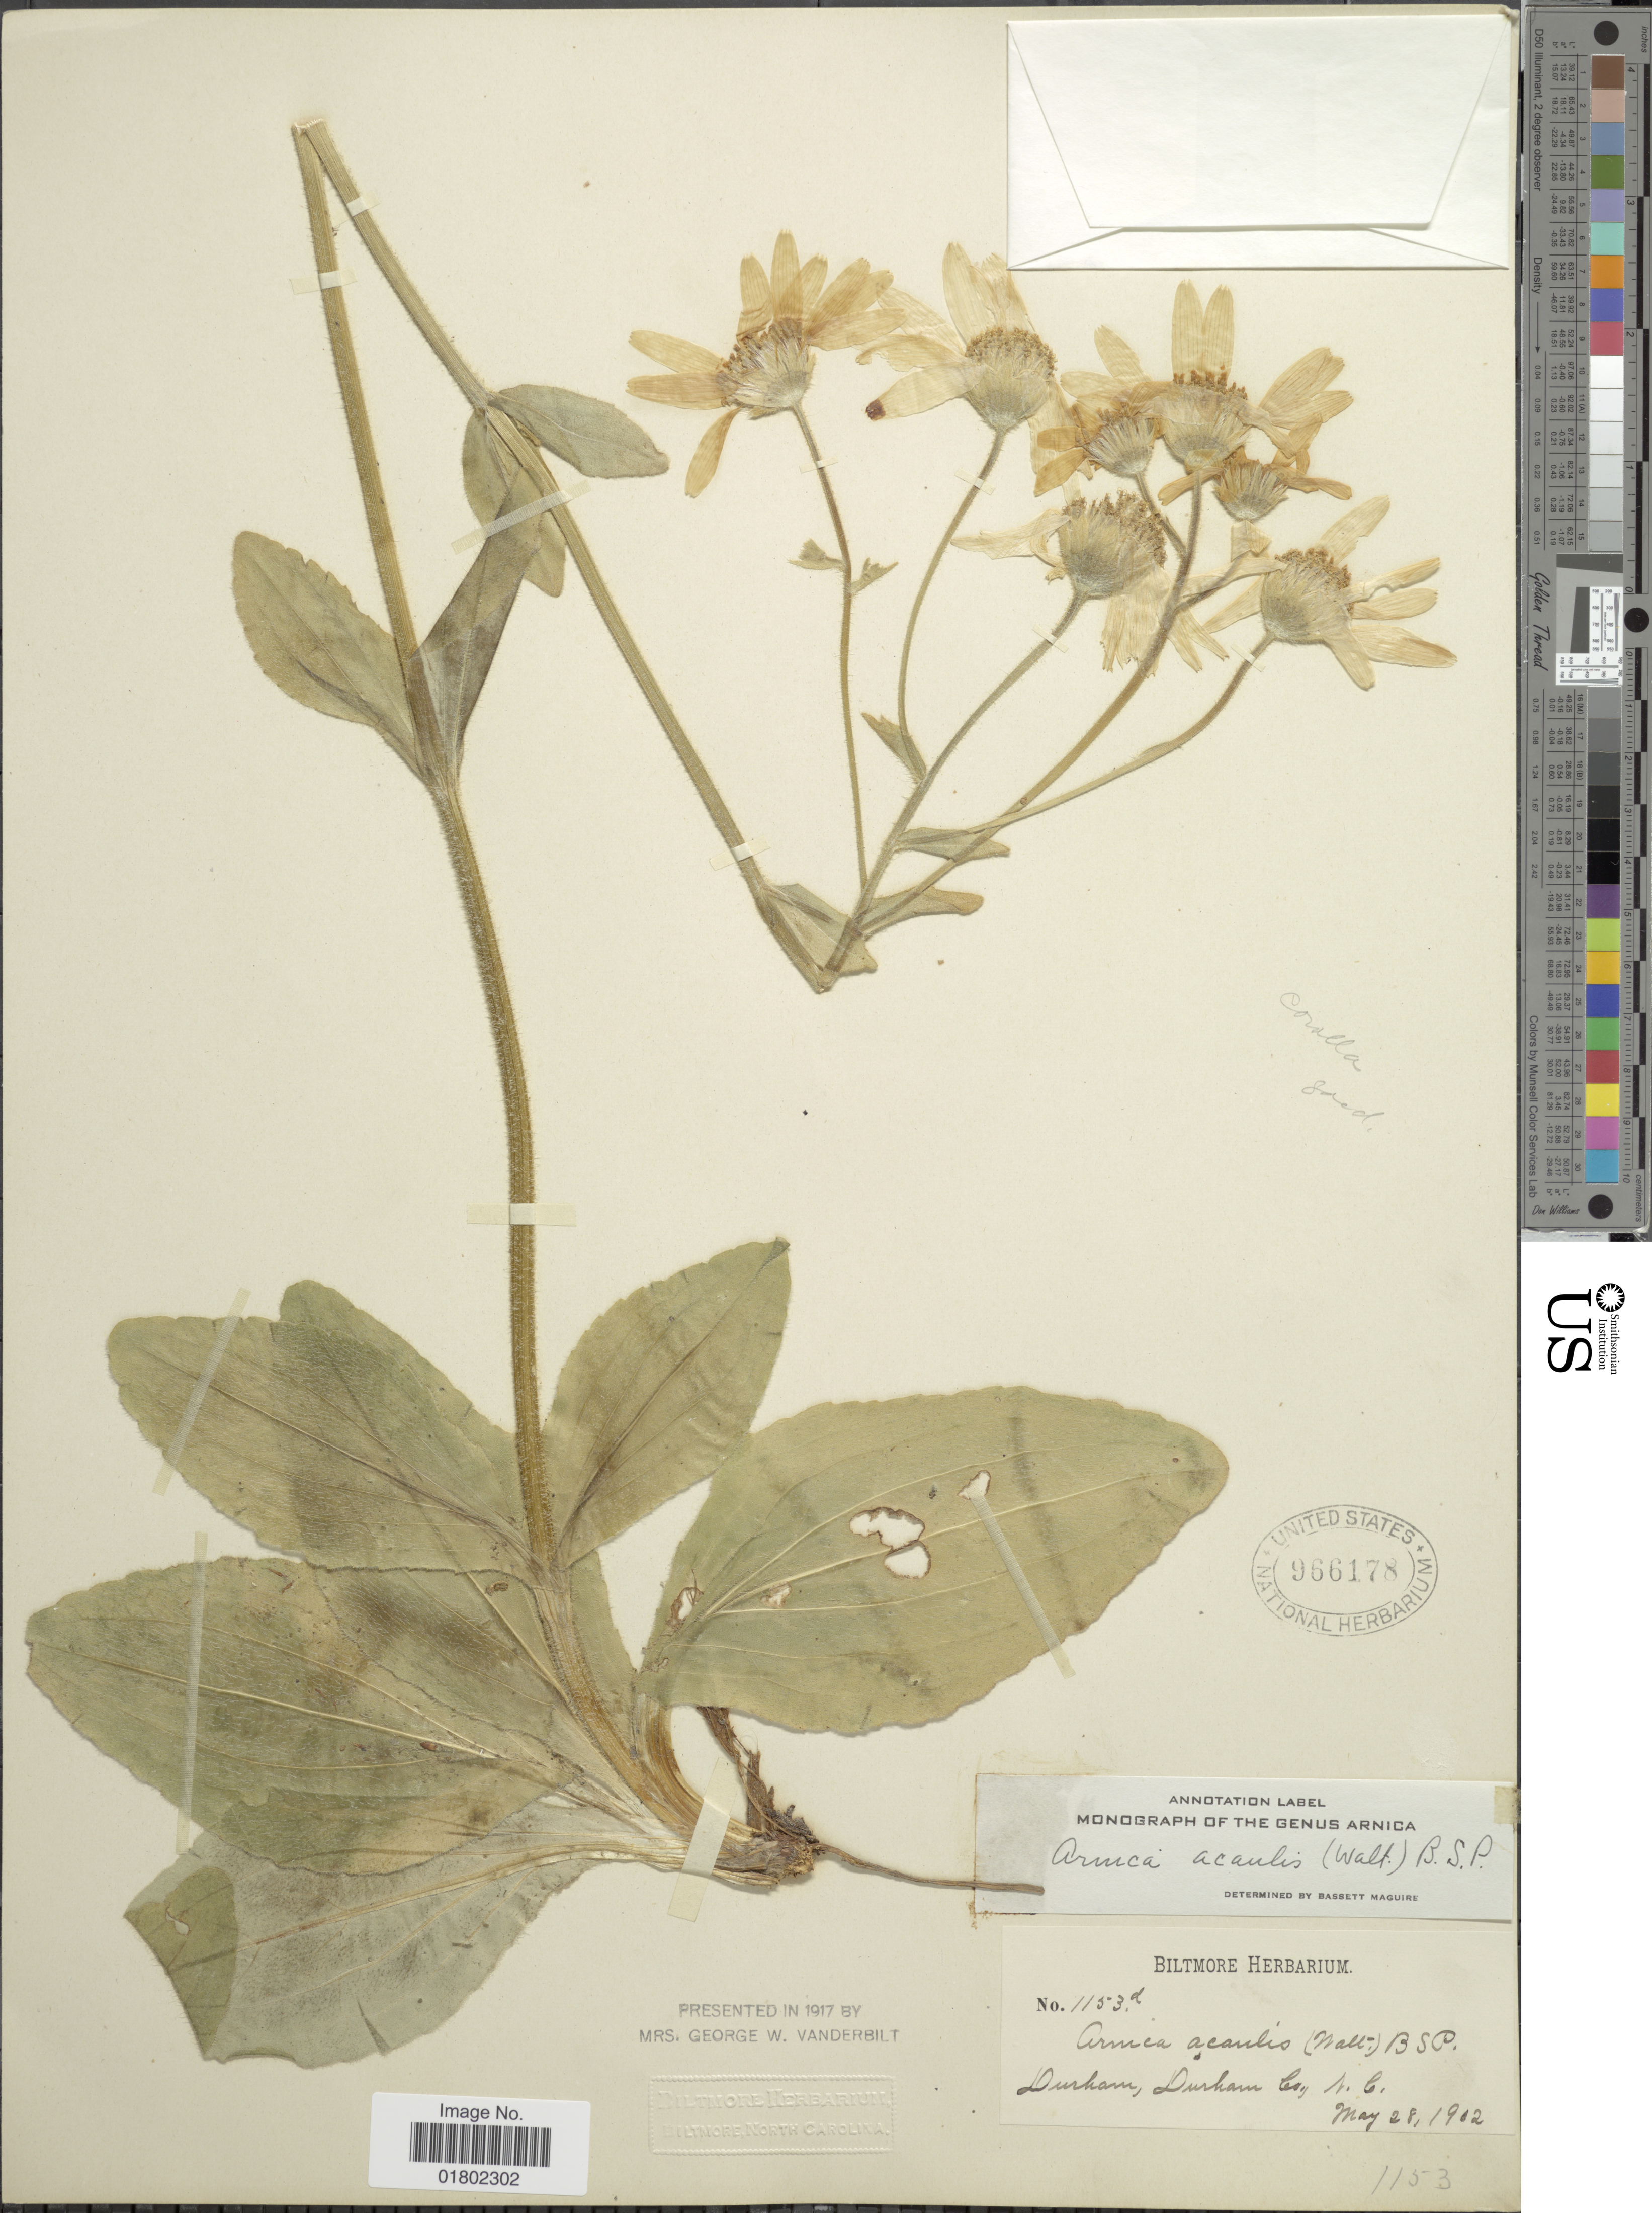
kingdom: Plantae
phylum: Tracheophyta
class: Magnoliopsida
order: Asterales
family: Asteraceae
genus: Arnica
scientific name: Arnica acaulis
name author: (Walter) Britton, Stearns & Poggenb.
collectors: ex herb. Biltmore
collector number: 1153d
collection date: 1902-05-28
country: United States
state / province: North Carolina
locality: Durham, Durham Co.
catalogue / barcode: US 966178